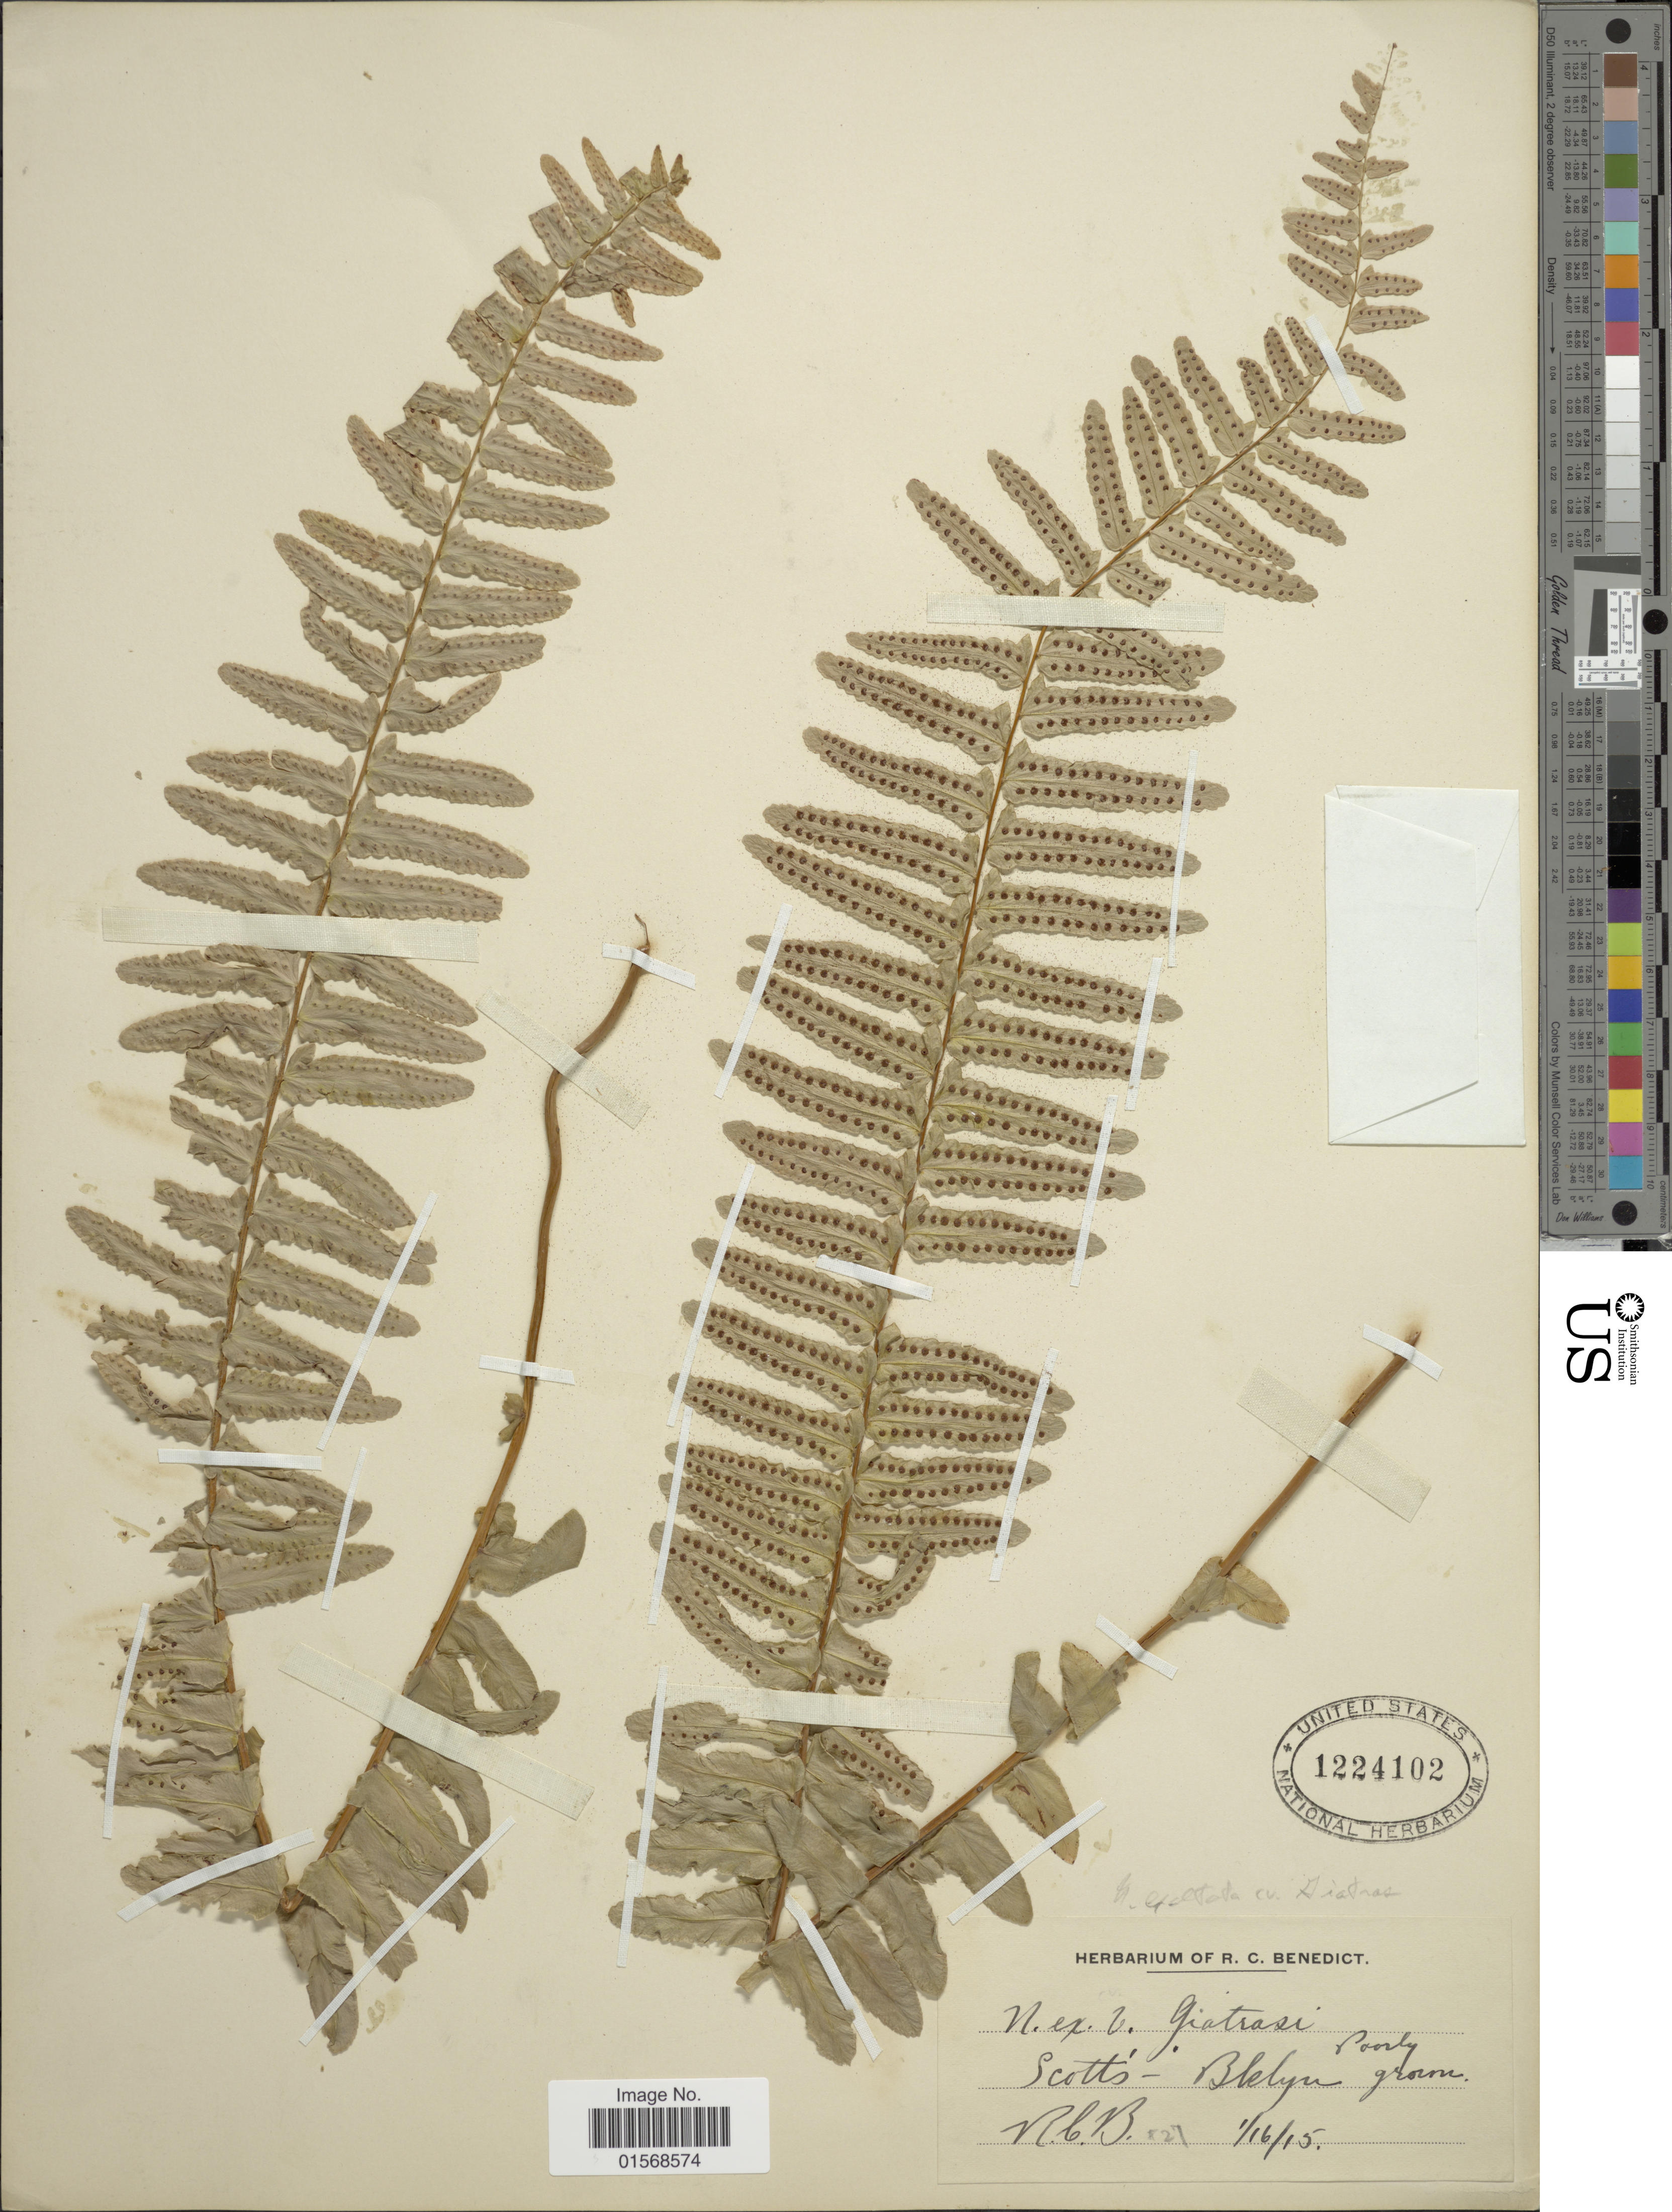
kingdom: Plantae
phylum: Tracheophyta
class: Polypodiopsida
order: Polypodiales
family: Nephrolepidaceae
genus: Nephrolepis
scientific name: Nephrolepis 'Giatras'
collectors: R. C. Benedict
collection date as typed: Transcribed d/m/y: 16/1/15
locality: Scotts - Blelyn . [unsure placement]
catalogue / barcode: US 1224102